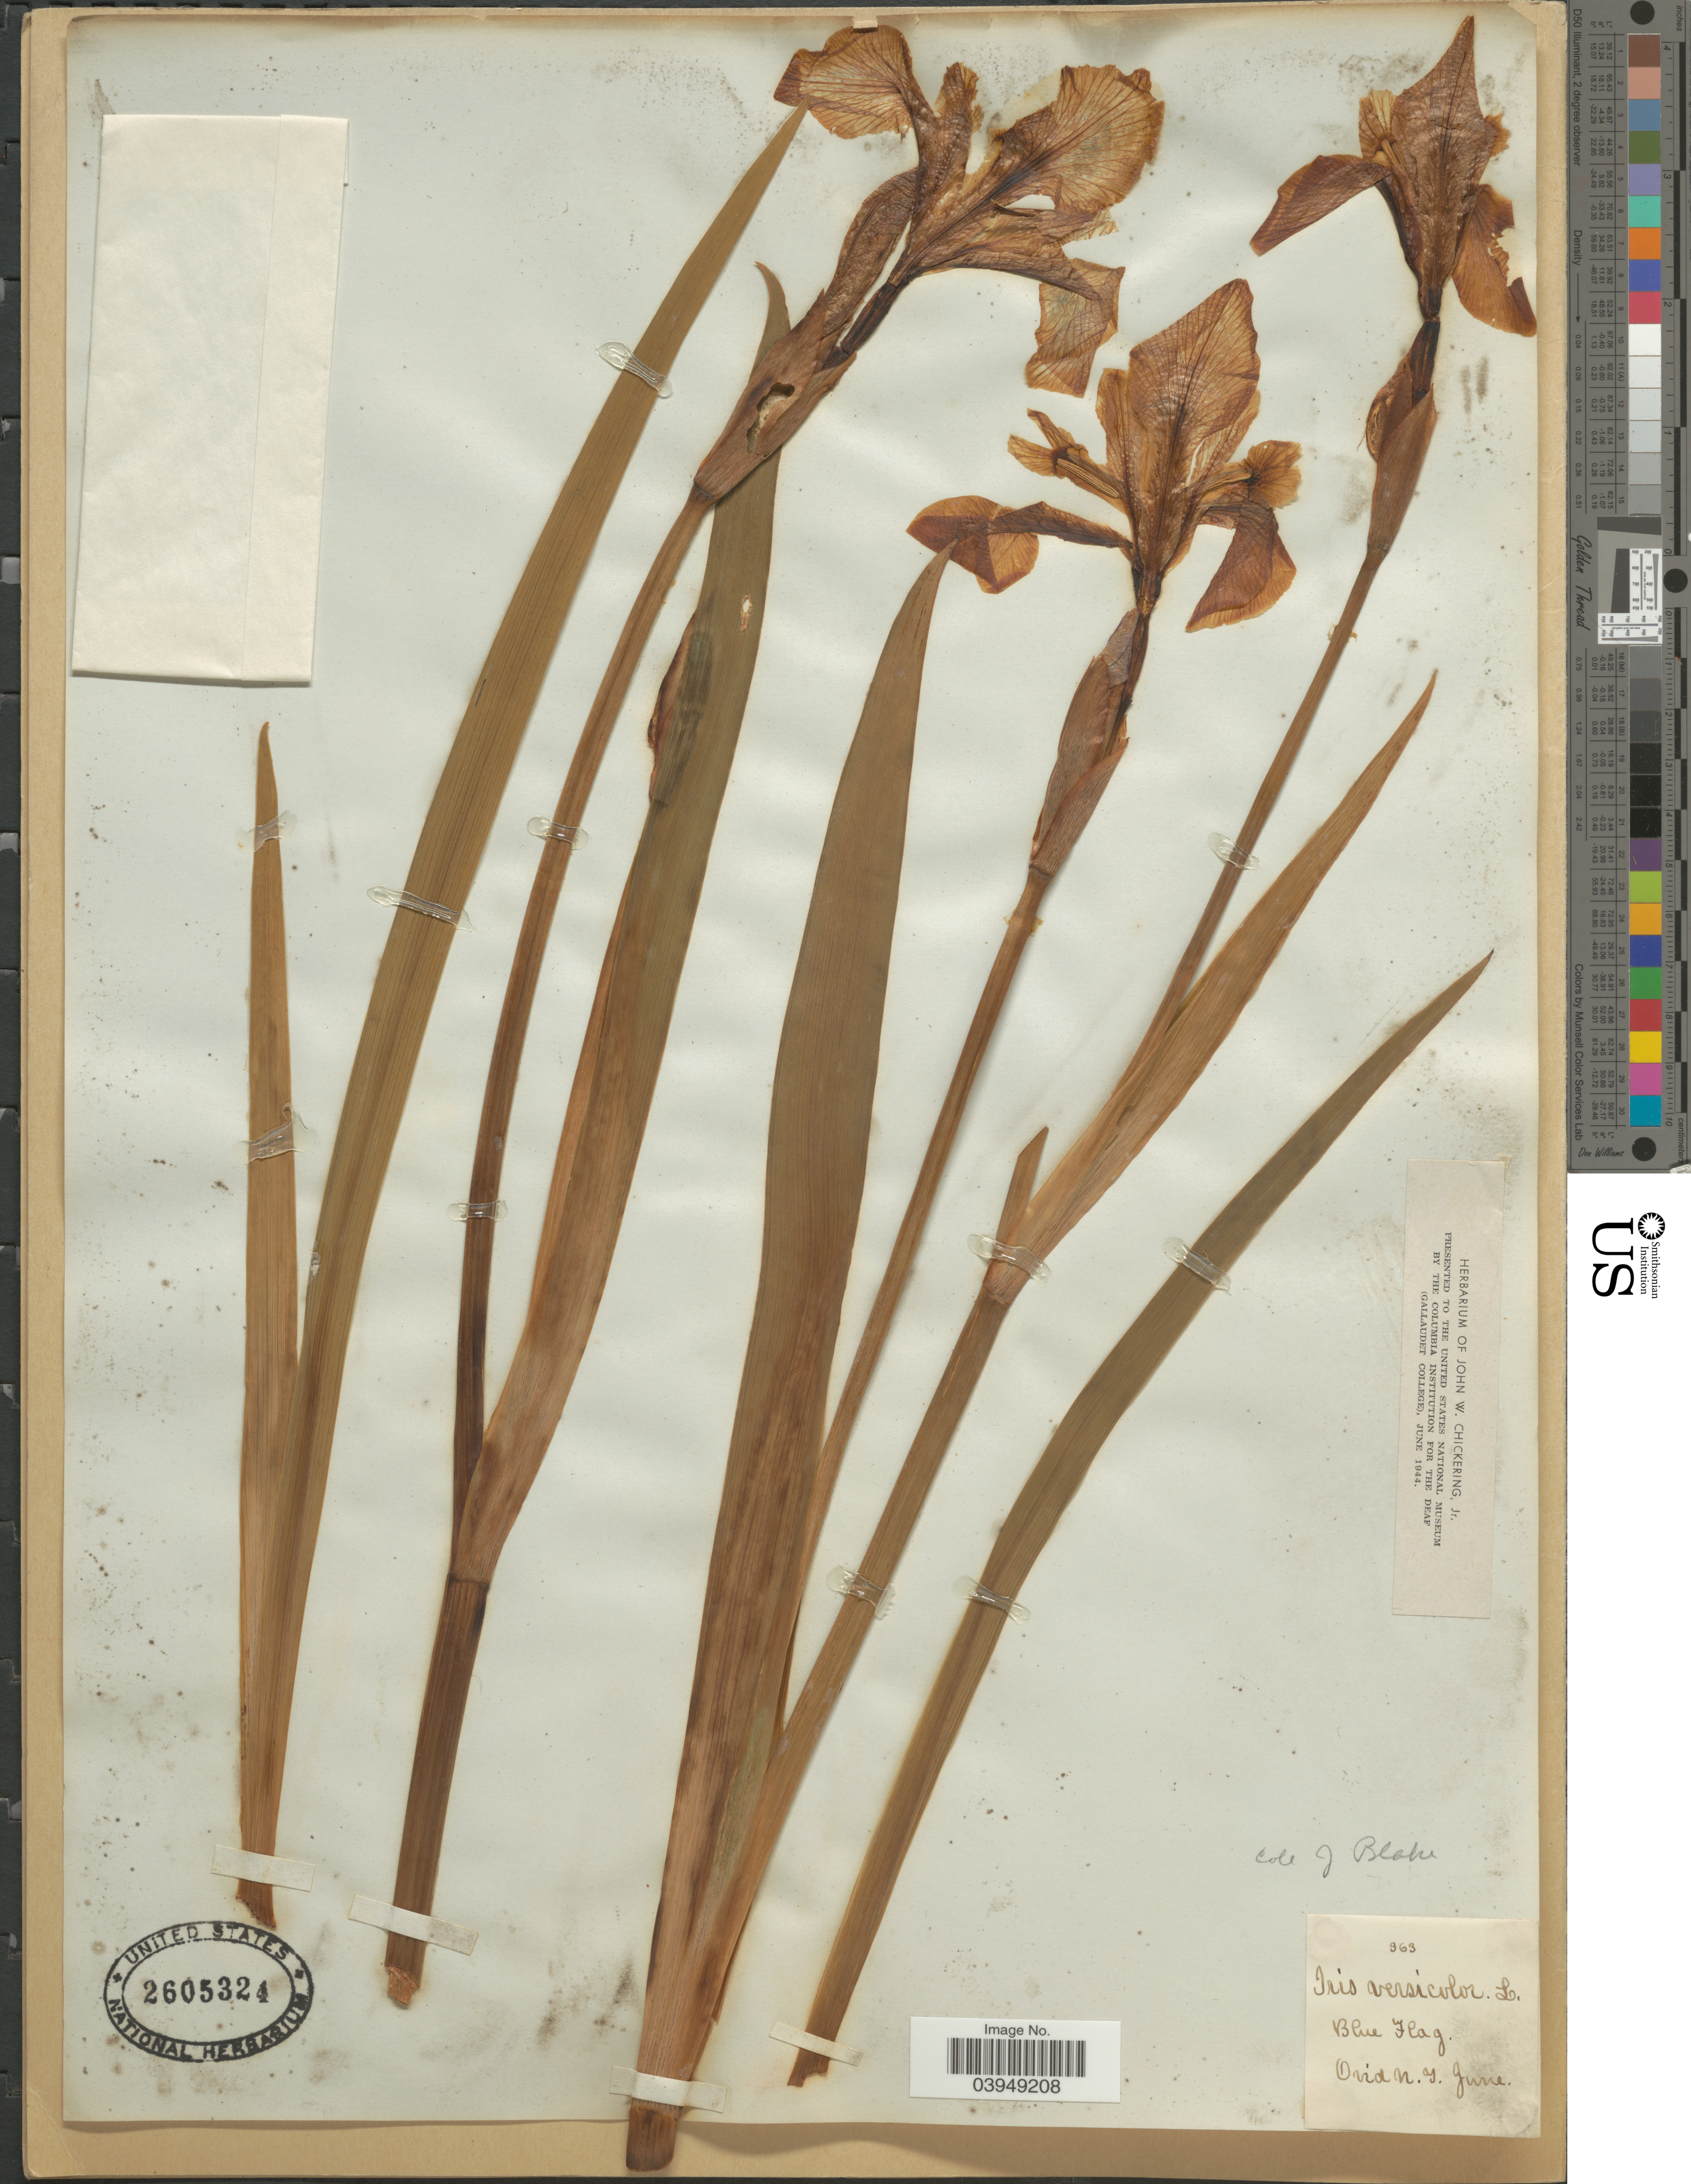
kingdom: Plantae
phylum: Tracheophyta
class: Liliopsida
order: Asparagales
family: Iridaceae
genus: Iris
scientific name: Iris versicolor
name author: L.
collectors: J. Blake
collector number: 363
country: United States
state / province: New York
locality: Blue Flag. Ovid.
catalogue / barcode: US 2605324